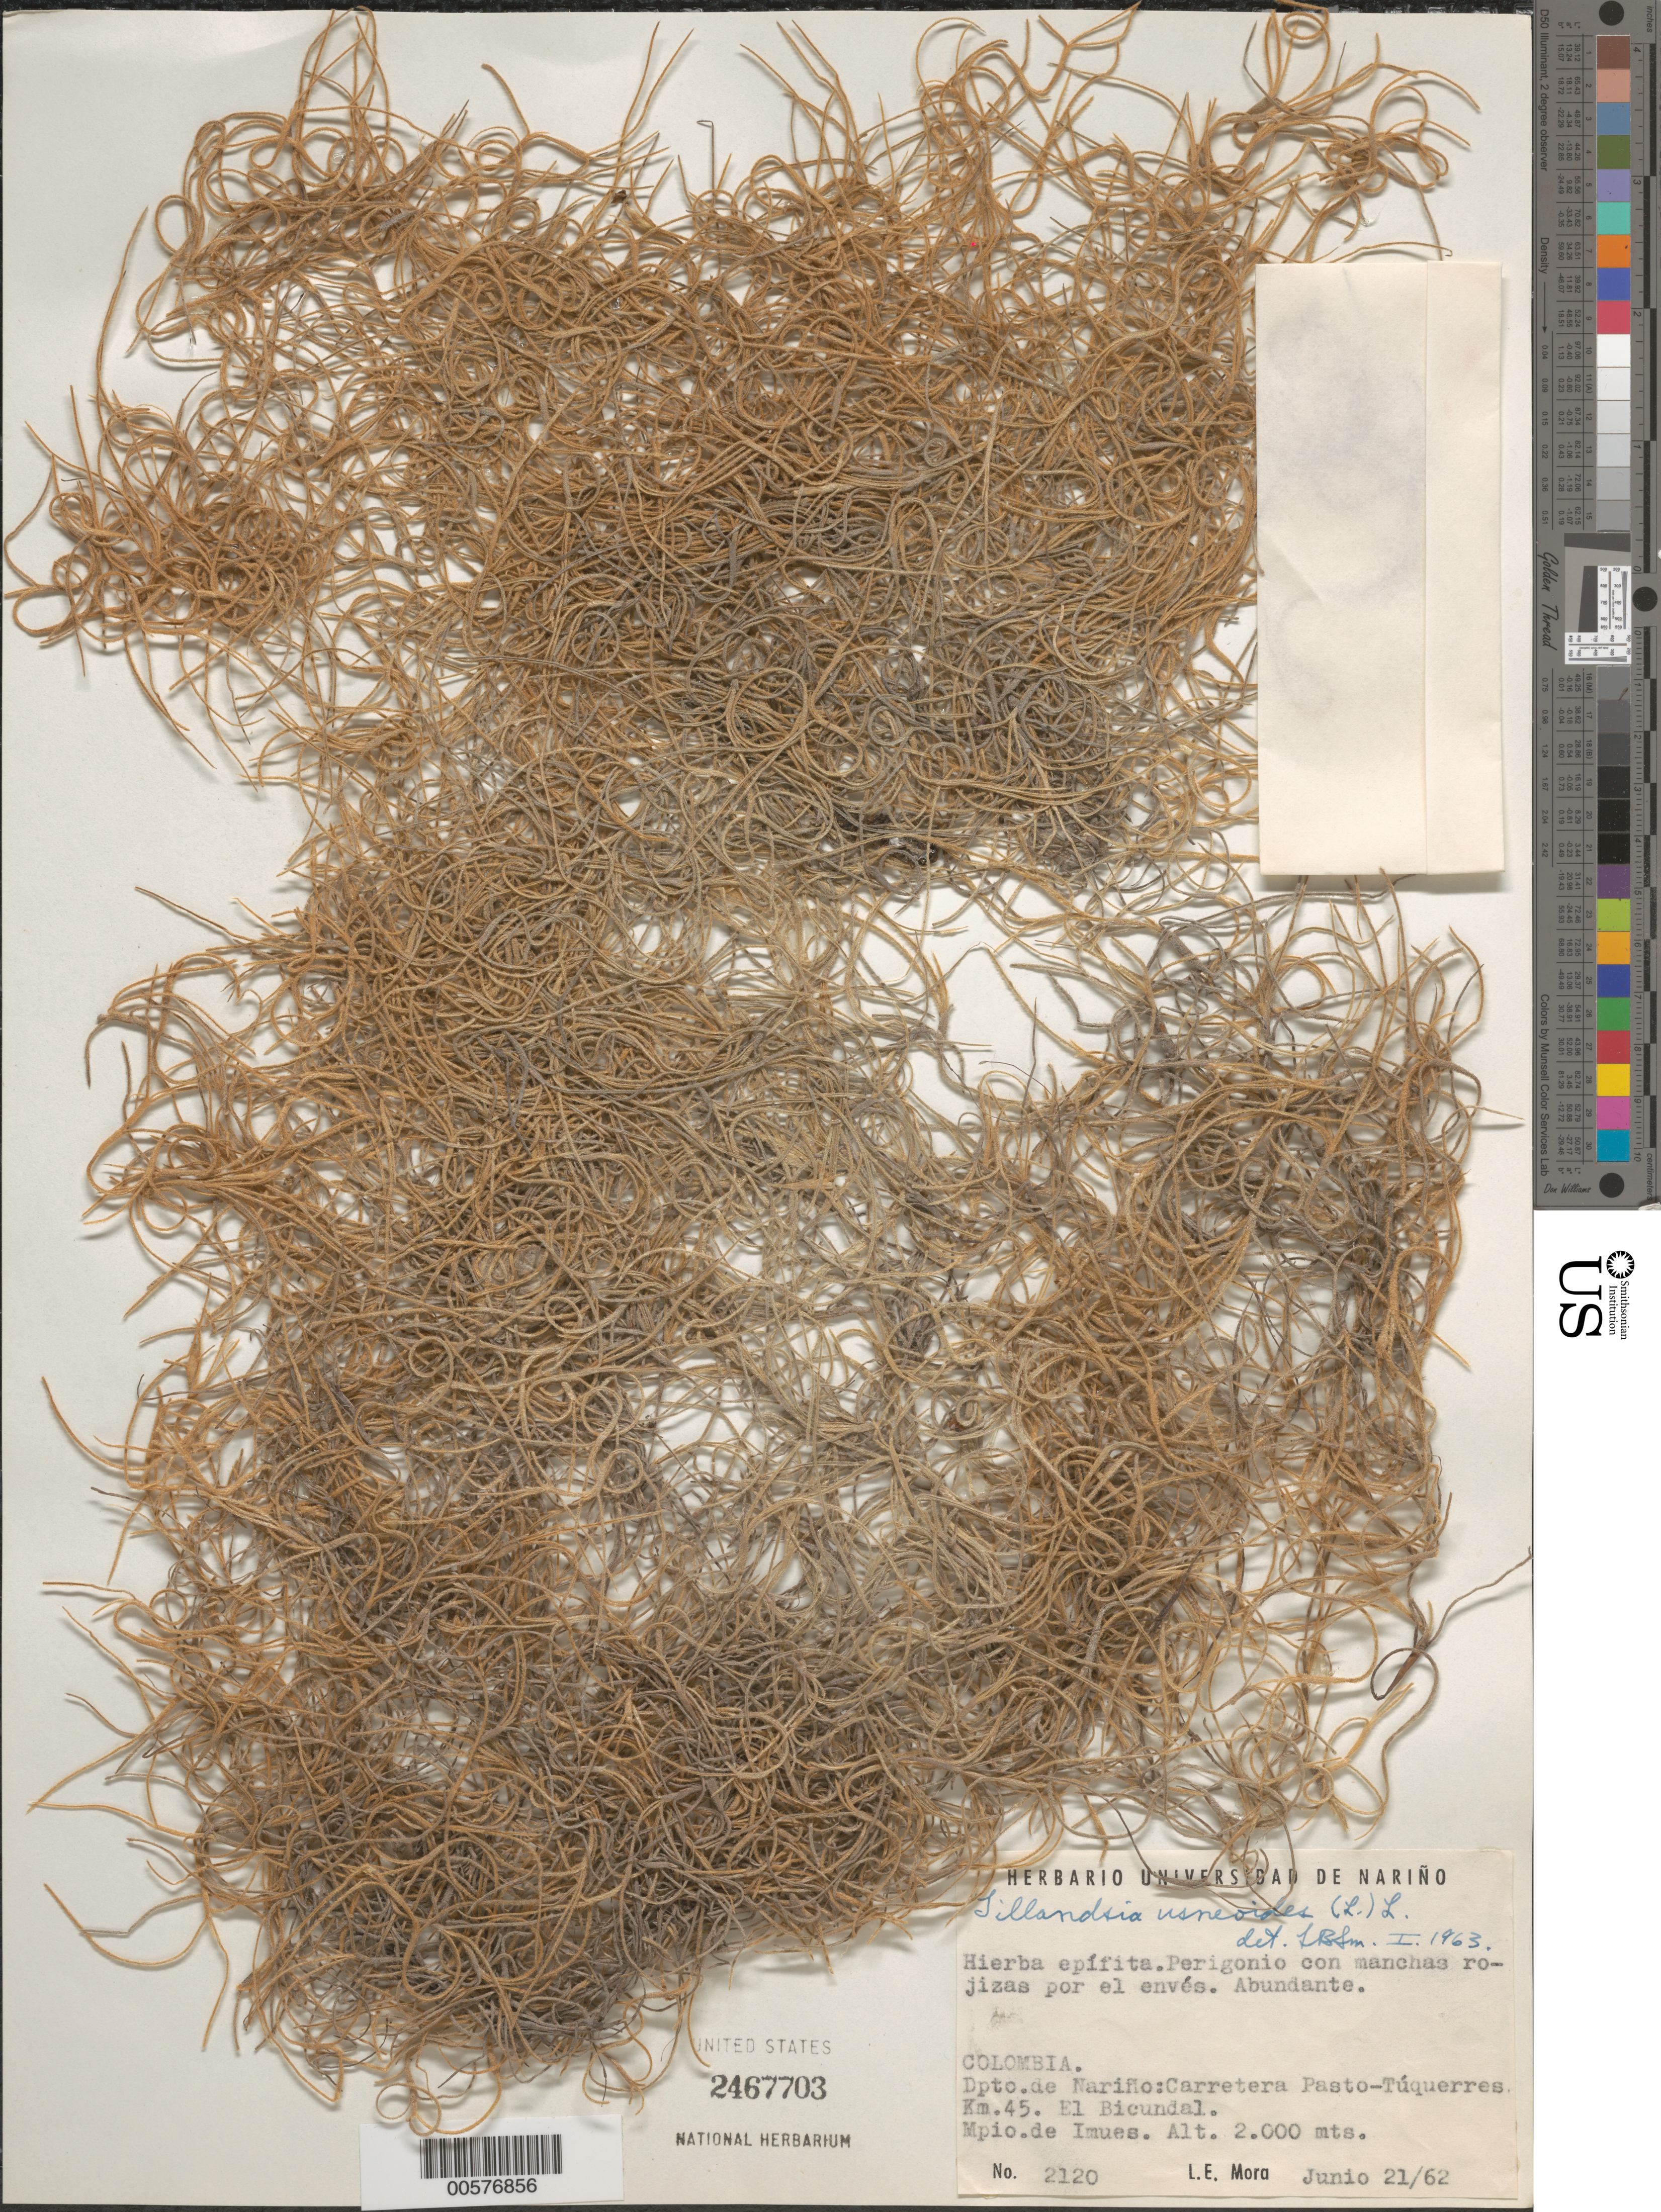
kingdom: Plantae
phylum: Tracheophyta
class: Liliopsida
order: Poales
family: Bromeliaceae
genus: Tillandsia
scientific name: Tillandsia usneoides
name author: (L.) L.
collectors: L. Mora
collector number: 2120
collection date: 1962-06-21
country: Colombia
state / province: Nariño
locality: Carretera Pasto-Tuquerres, km 45. El Bicundal. Mpio de Imues.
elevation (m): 2000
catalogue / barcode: US 2467703